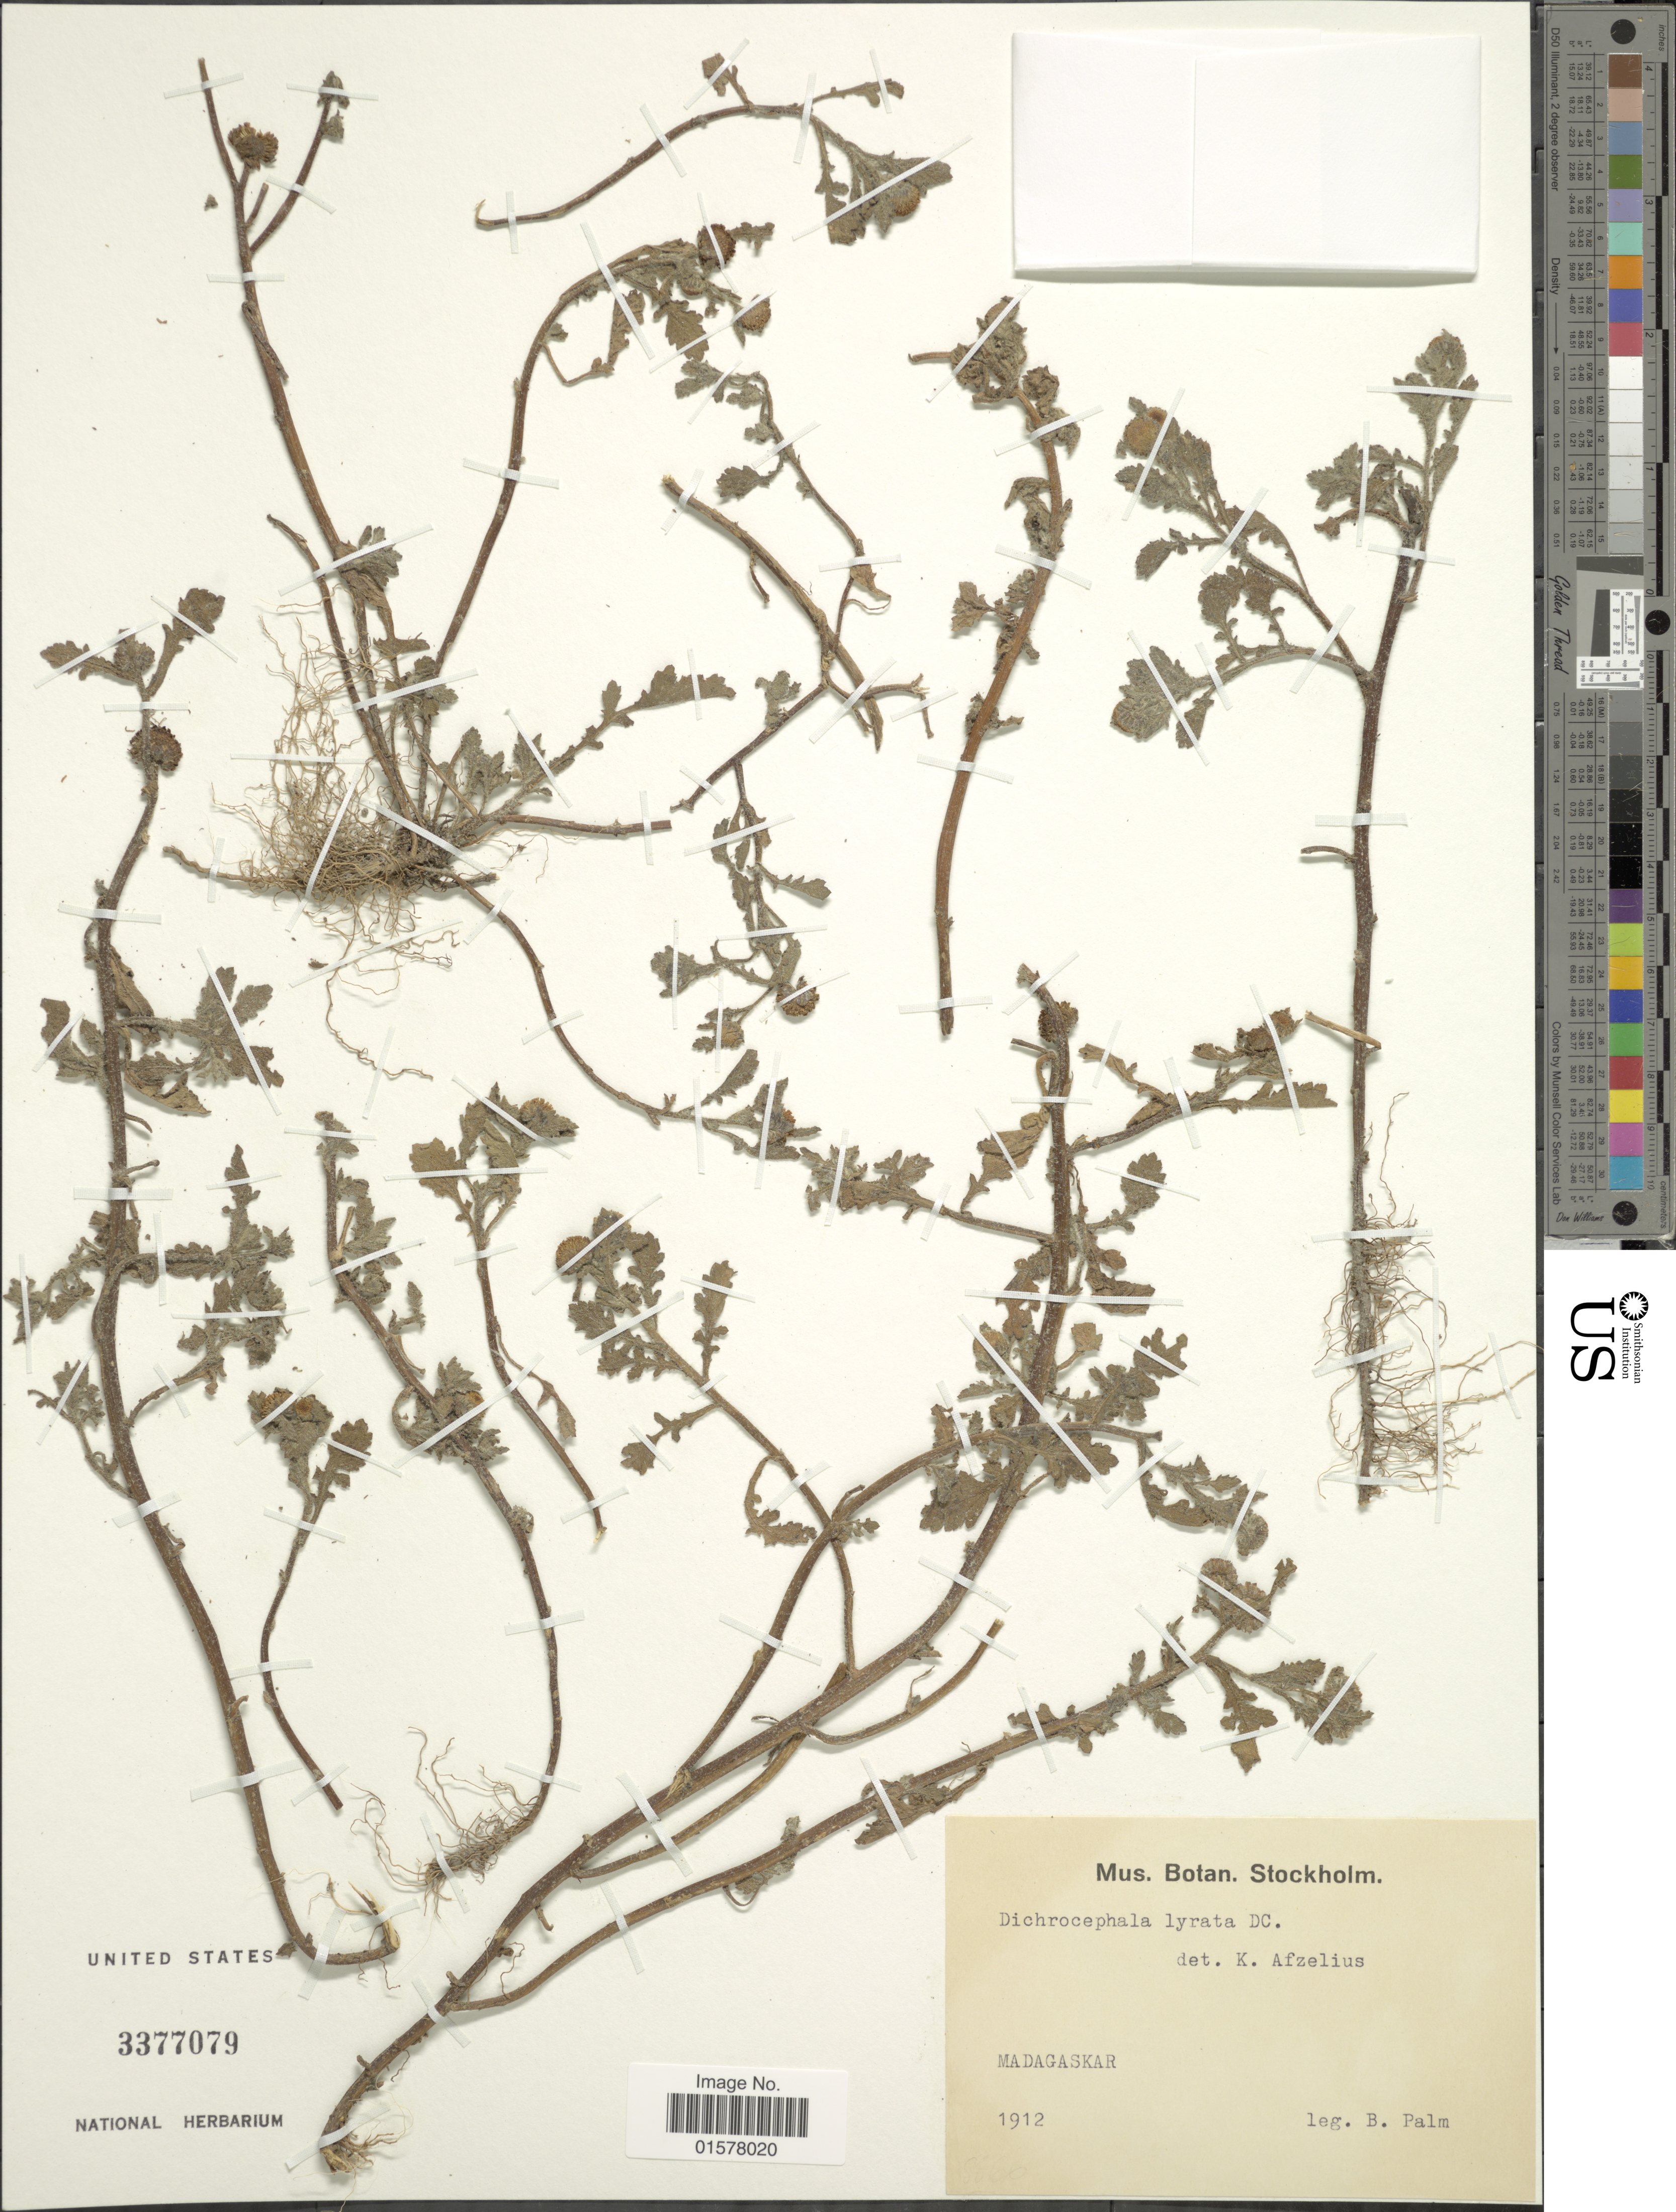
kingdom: Plantae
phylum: Tracheophyta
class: Magnoliopsida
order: Asterales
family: Asteraceae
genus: Cyathocline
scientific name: Cyathocline lutea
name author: Law ex Wight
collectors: B. Palm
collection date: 1912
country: Madagascar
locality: Madagaskar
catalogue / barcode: US 3377079